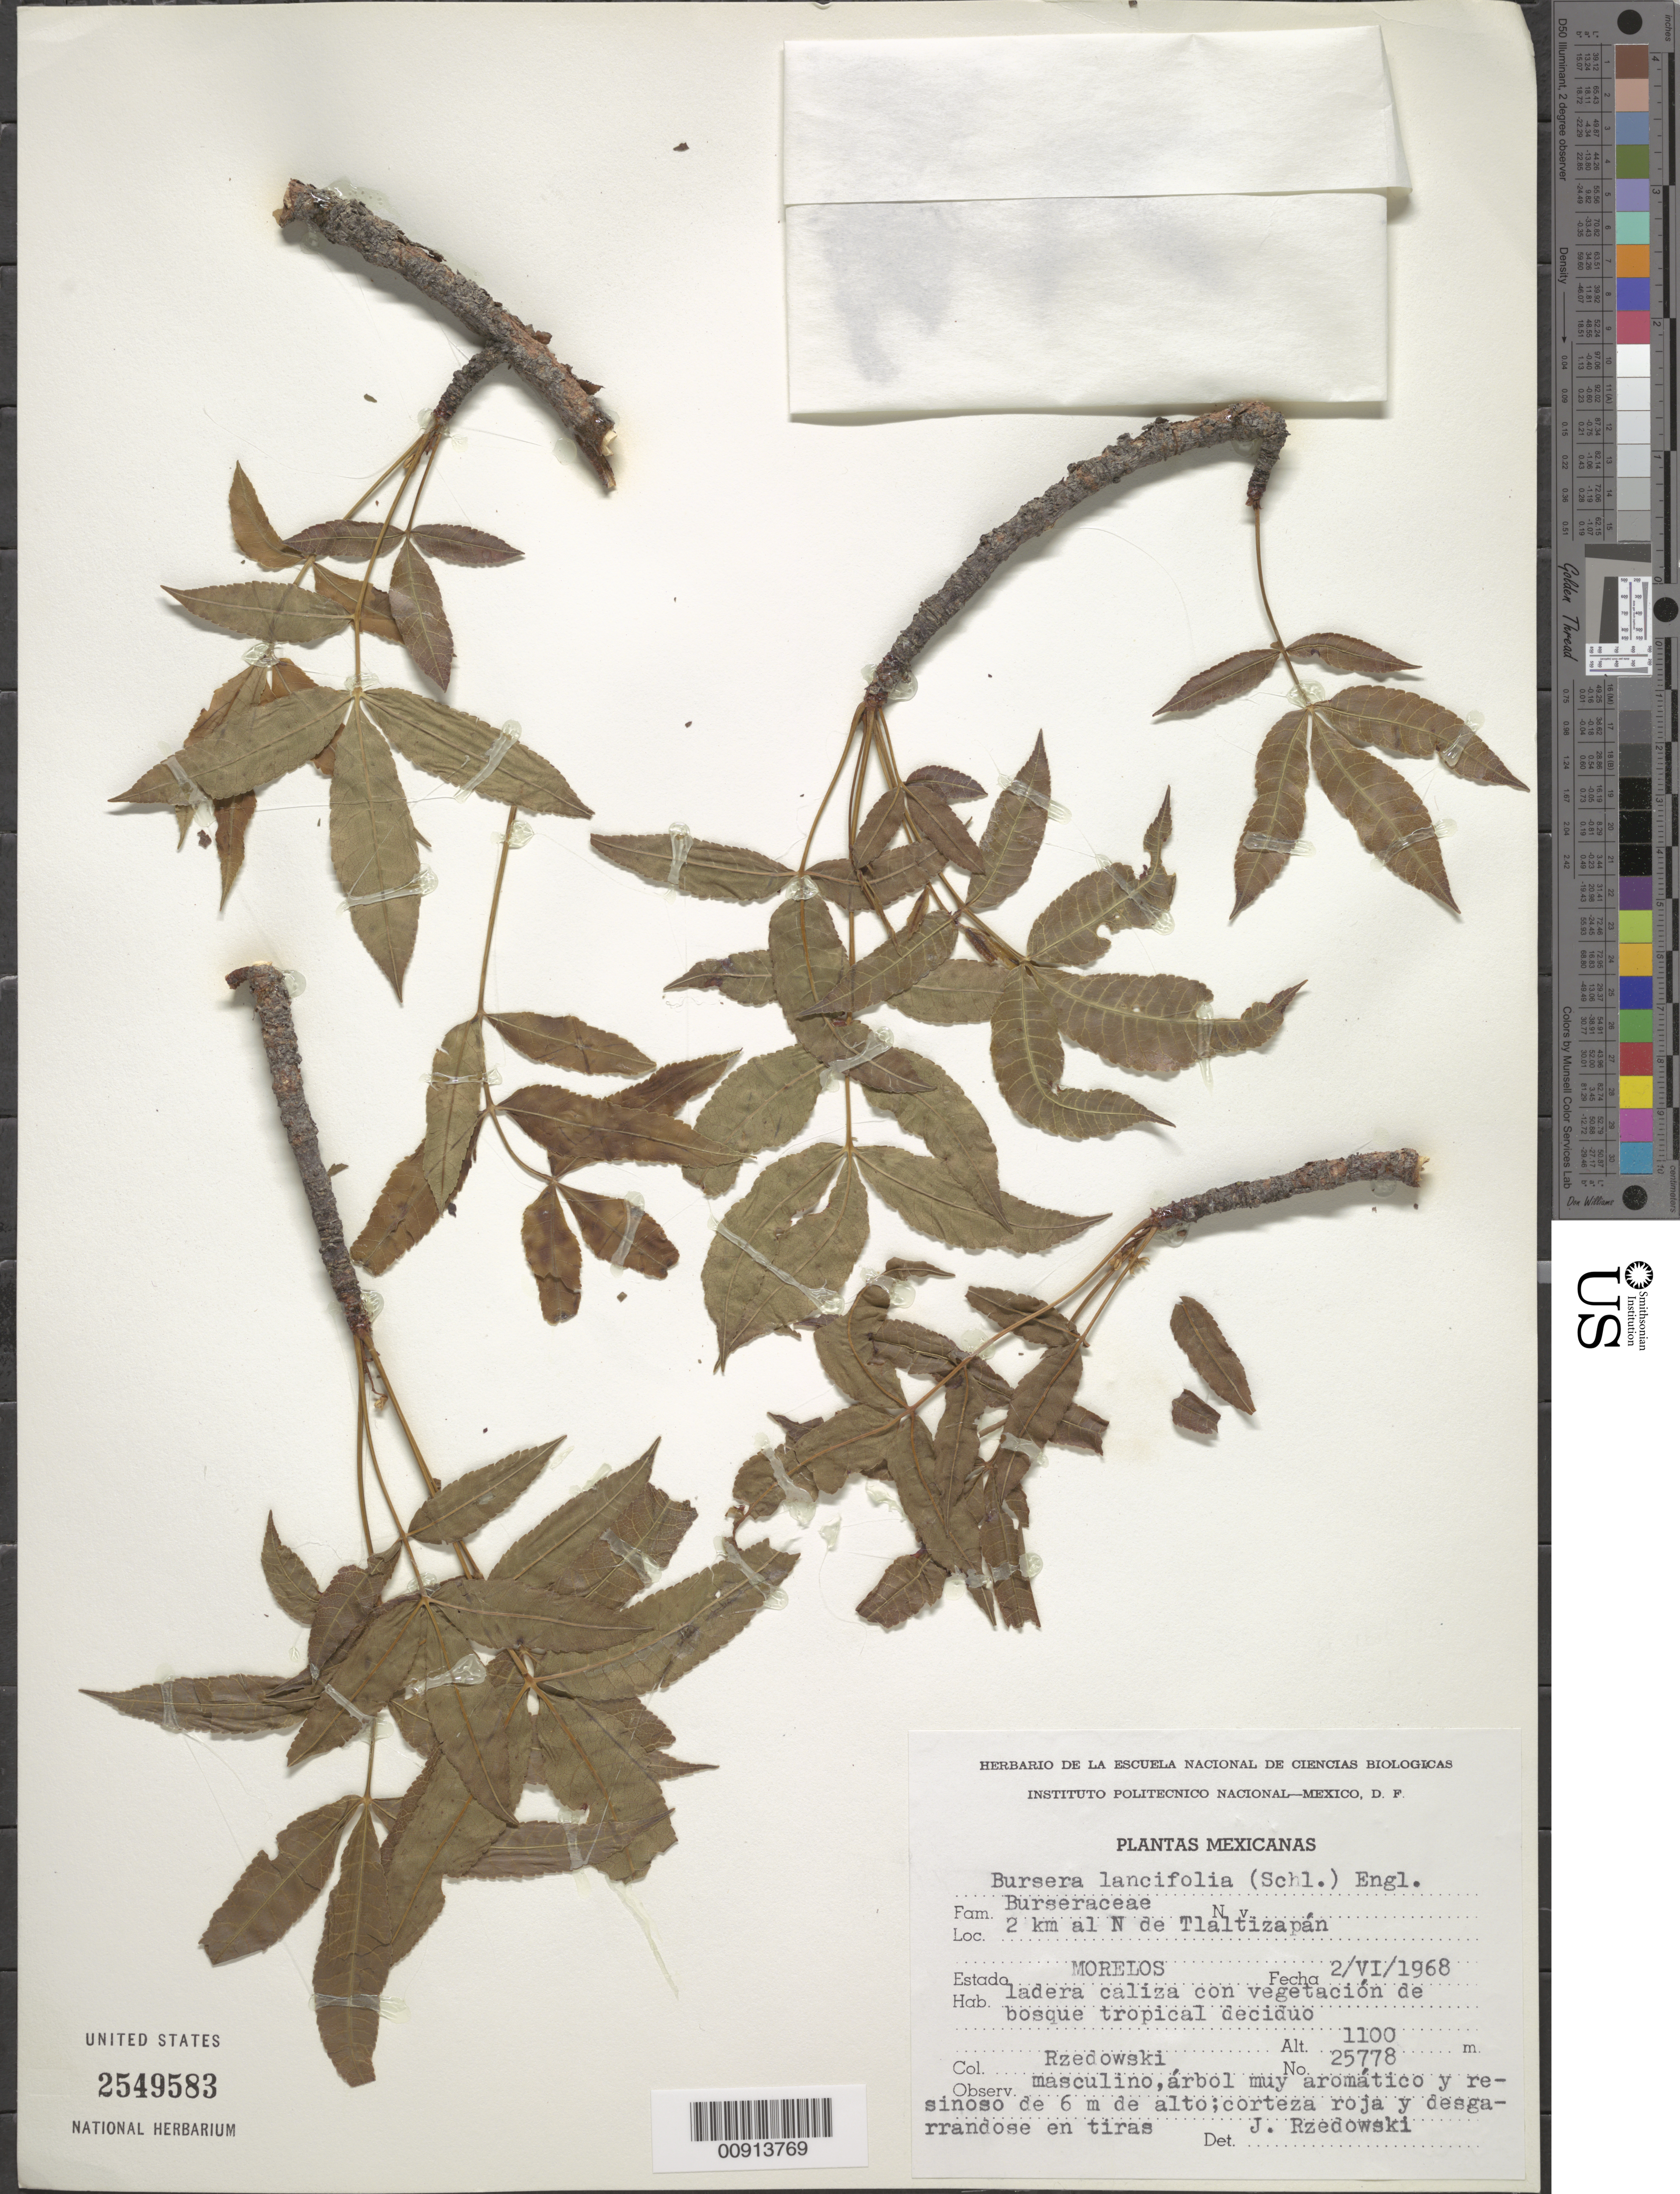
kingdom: Plantae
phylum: Tracheophyta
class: Magnoliopsida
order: Sapindales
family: Burseraceae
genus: Bursera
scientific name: Bursera lancifolia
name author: (Schltdl.) Engl.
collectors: J. Rzedowski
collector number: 25778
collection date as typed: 02 Jun 1968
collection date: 1968-06-02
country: Mexico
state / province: Morelos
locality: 2 km. al N de Tlaltizapán, Estado Morelos.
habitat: Ladera caliza con vegetación de bosque tropical deciduo.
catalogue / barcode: US 2549583